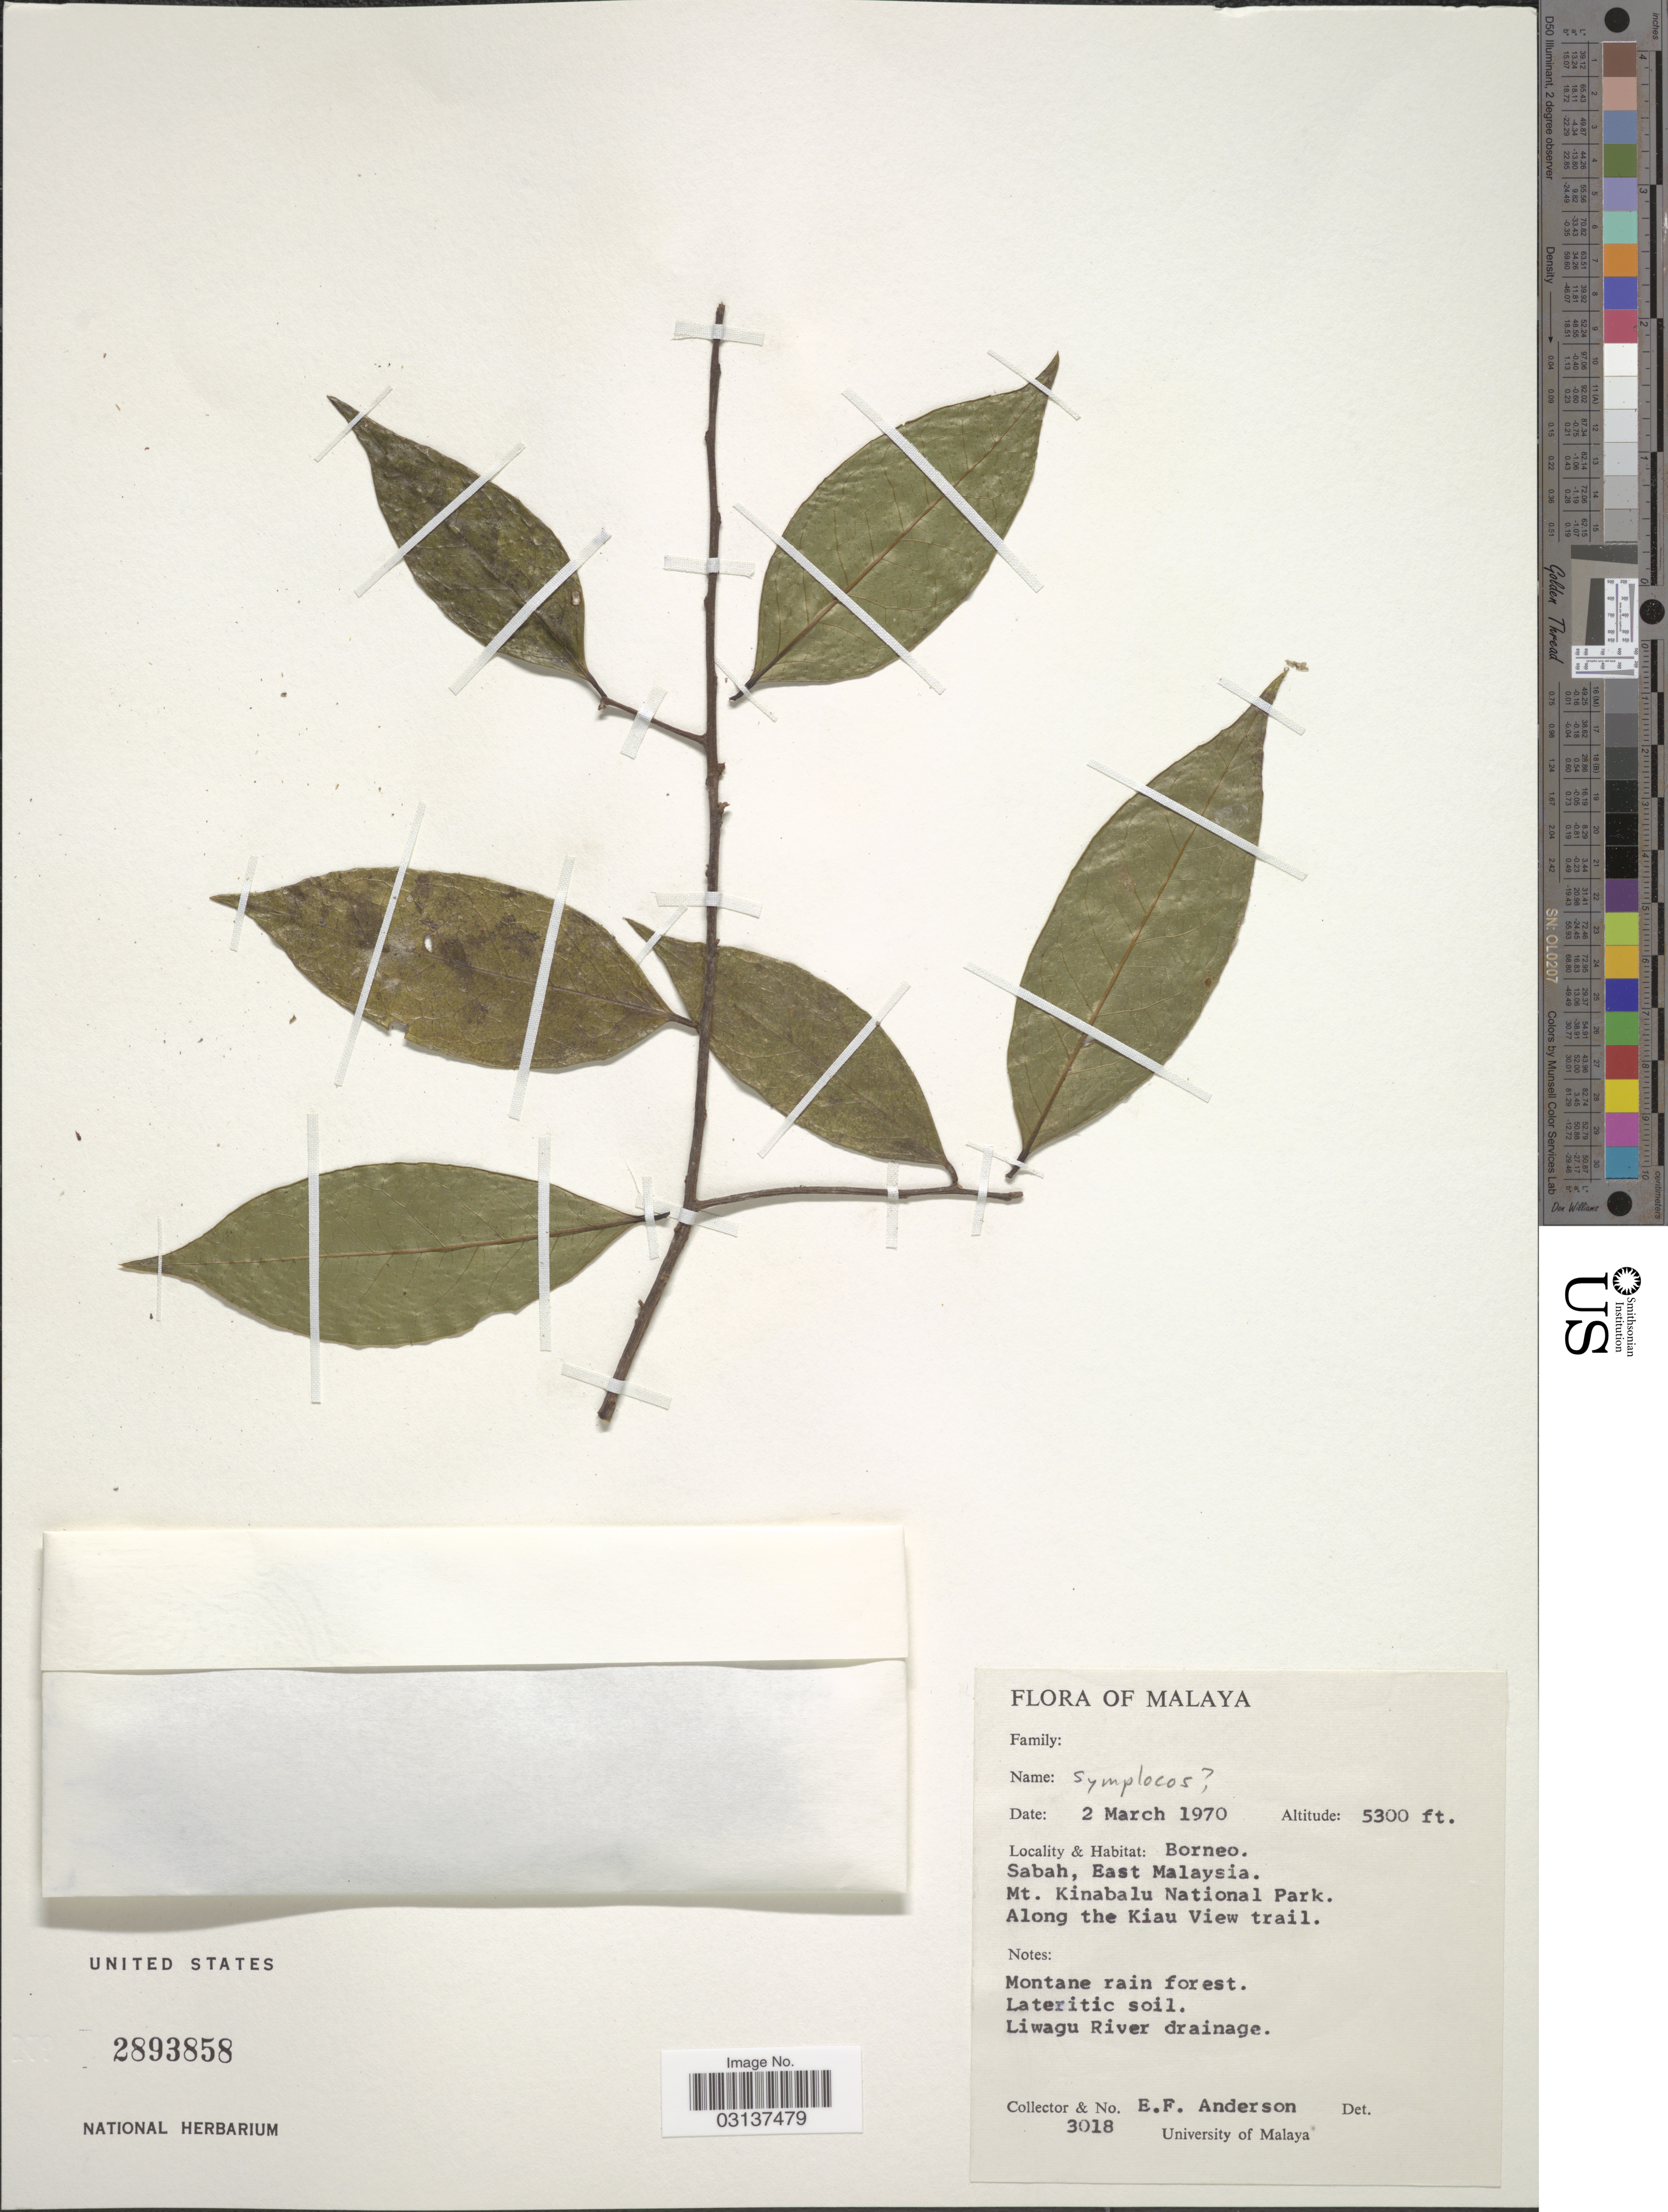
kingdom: Plantae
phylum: Tracheophyta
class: Magnoliopsida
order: Ericales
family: Symplocaceae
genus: Symplocos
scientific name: Symplocos sp.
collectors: E. F. Anderson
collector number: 3018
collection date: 1970-03-02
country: Malaysia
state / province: Sabah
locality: Malaya, Borneo. Sabah, East Malaysia. Mt. Kinabalu National Park. Along the Kiau View trail. Liwagu River drainage.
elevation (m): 1615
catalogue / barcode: US 2893858